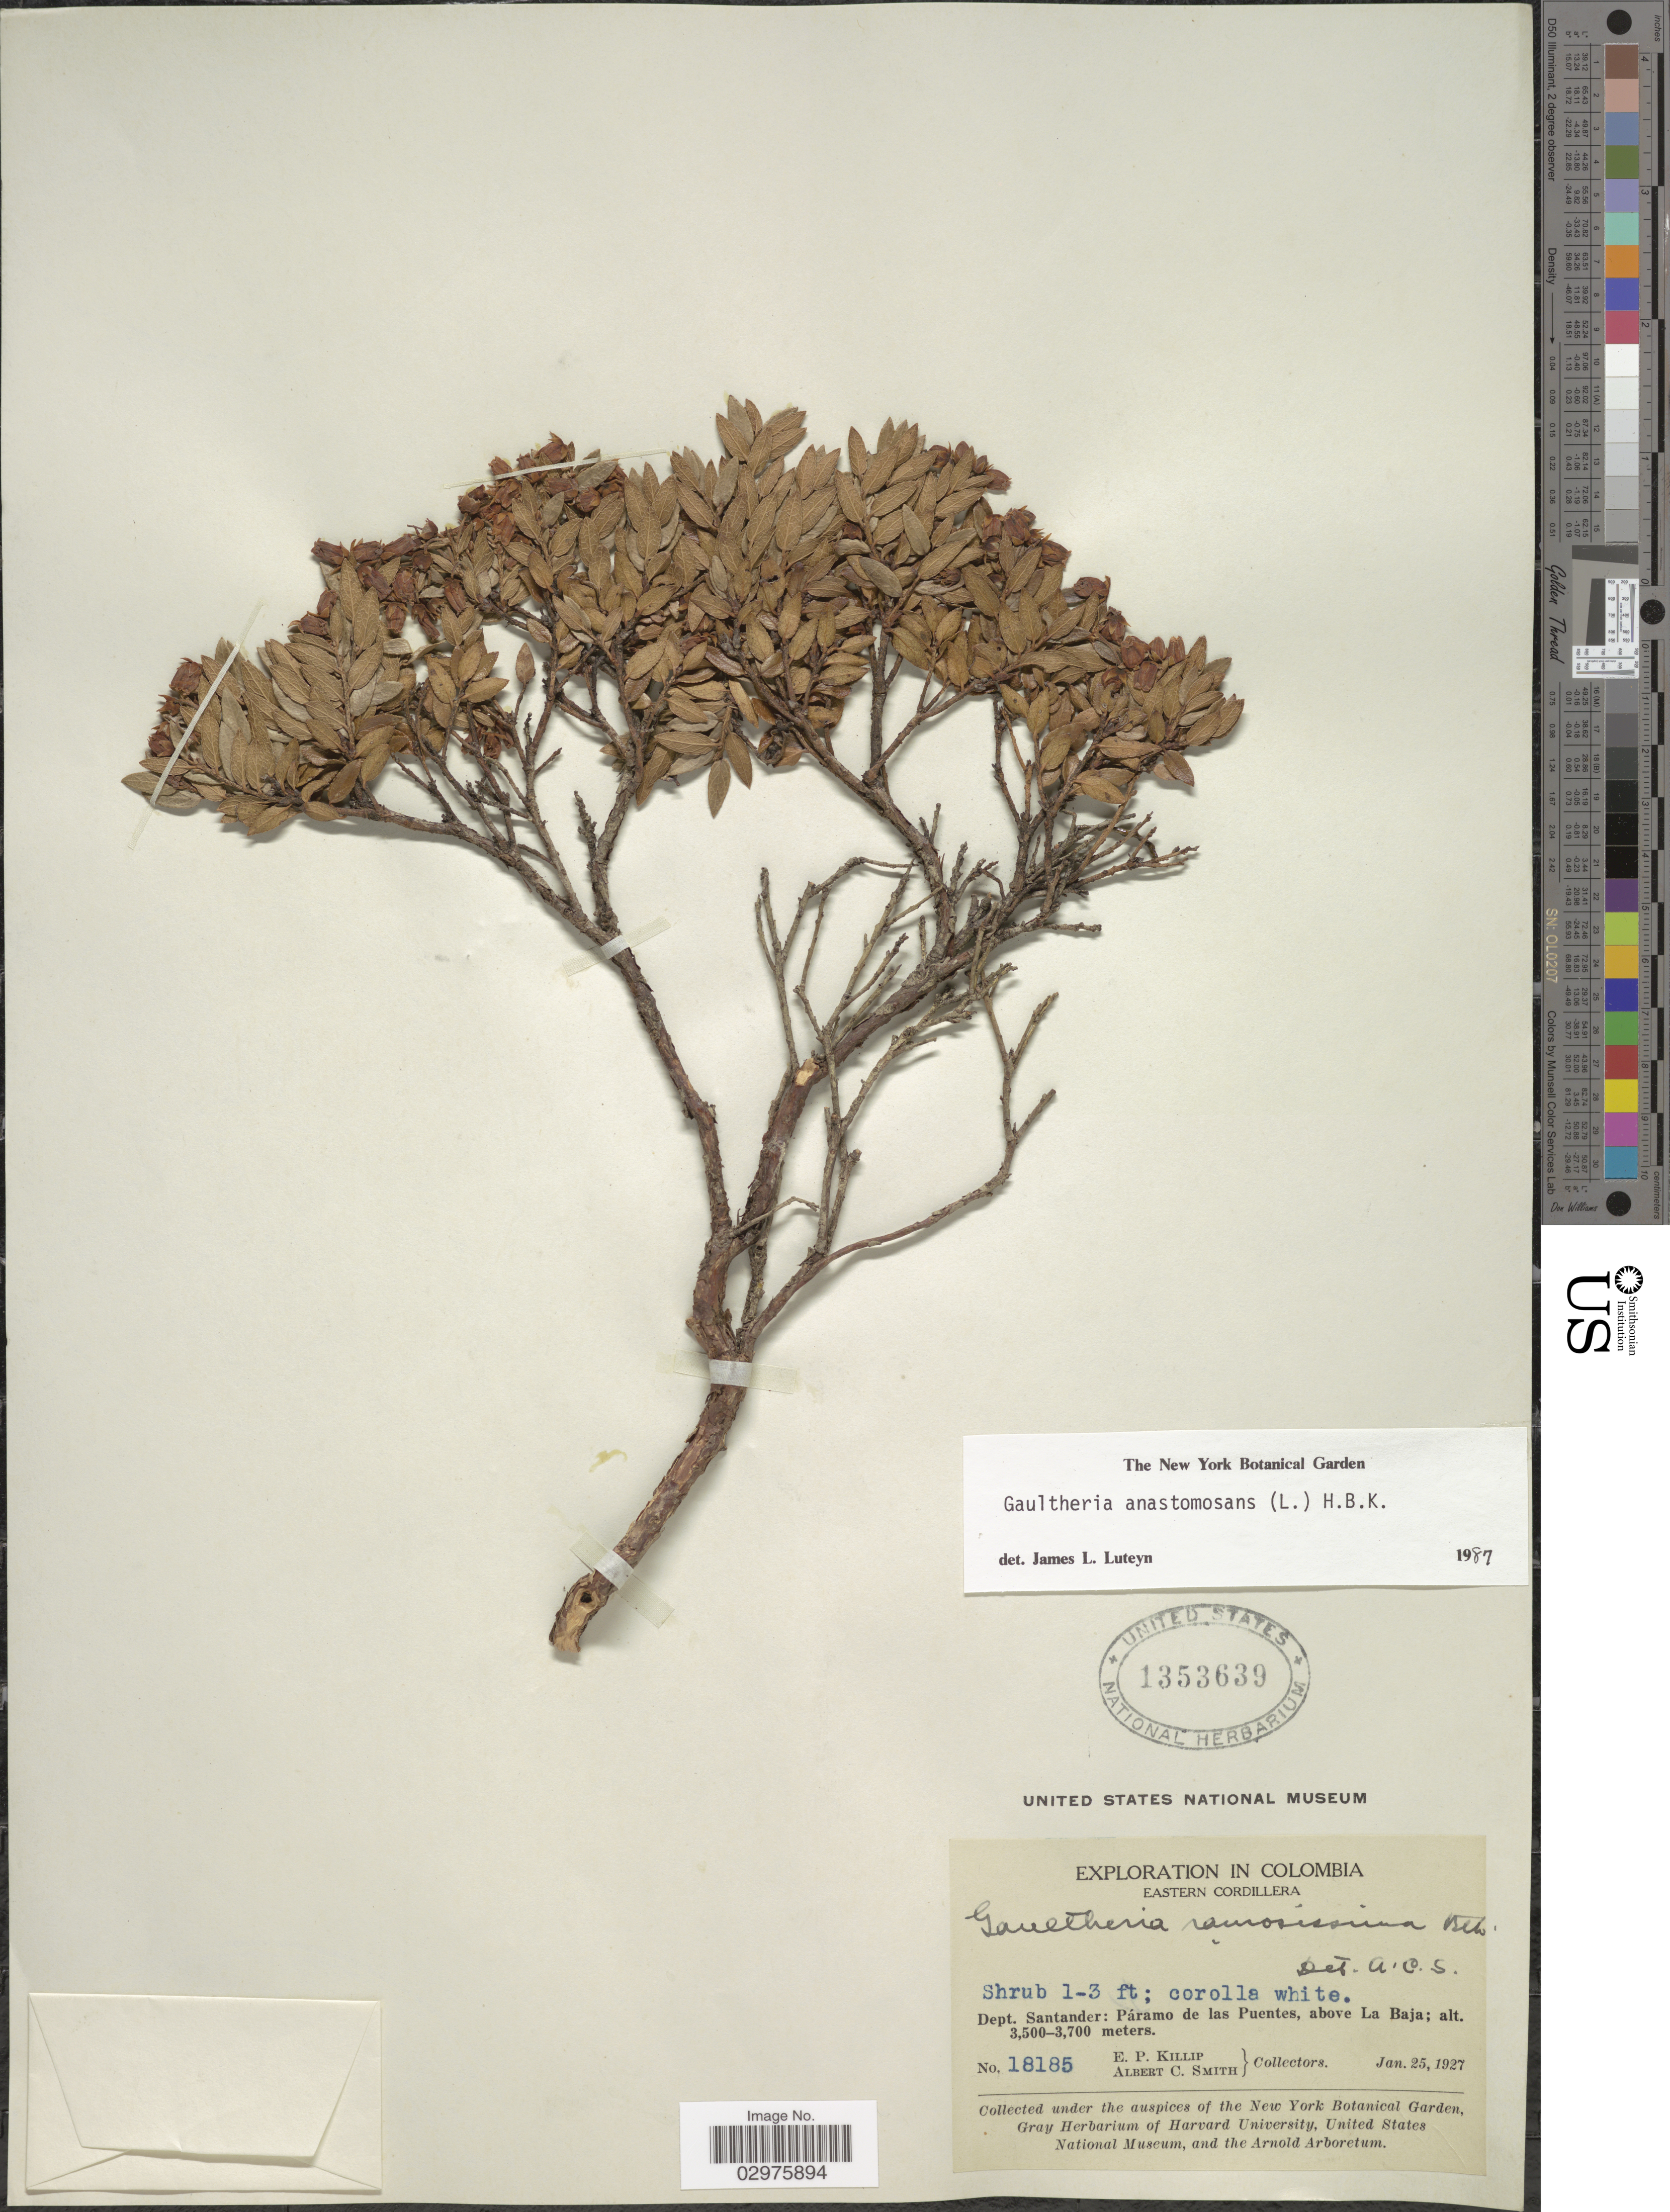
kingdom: Plantae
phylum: Tracheophyta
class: Magnoliopsida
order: Ericales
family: Ericaceae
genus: Gaultheria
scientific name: Gaultheria anastomosans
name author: (L. f.) Kunth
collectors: E. P. Killip & A. C. Smith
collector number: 18185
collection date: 1927-01-25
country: Colombia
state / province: Santander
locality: Eastern Cordillera. Dept. Santander: Páramo de las Puentes, above La Baja.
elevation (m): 3500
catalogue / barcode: US 1353639